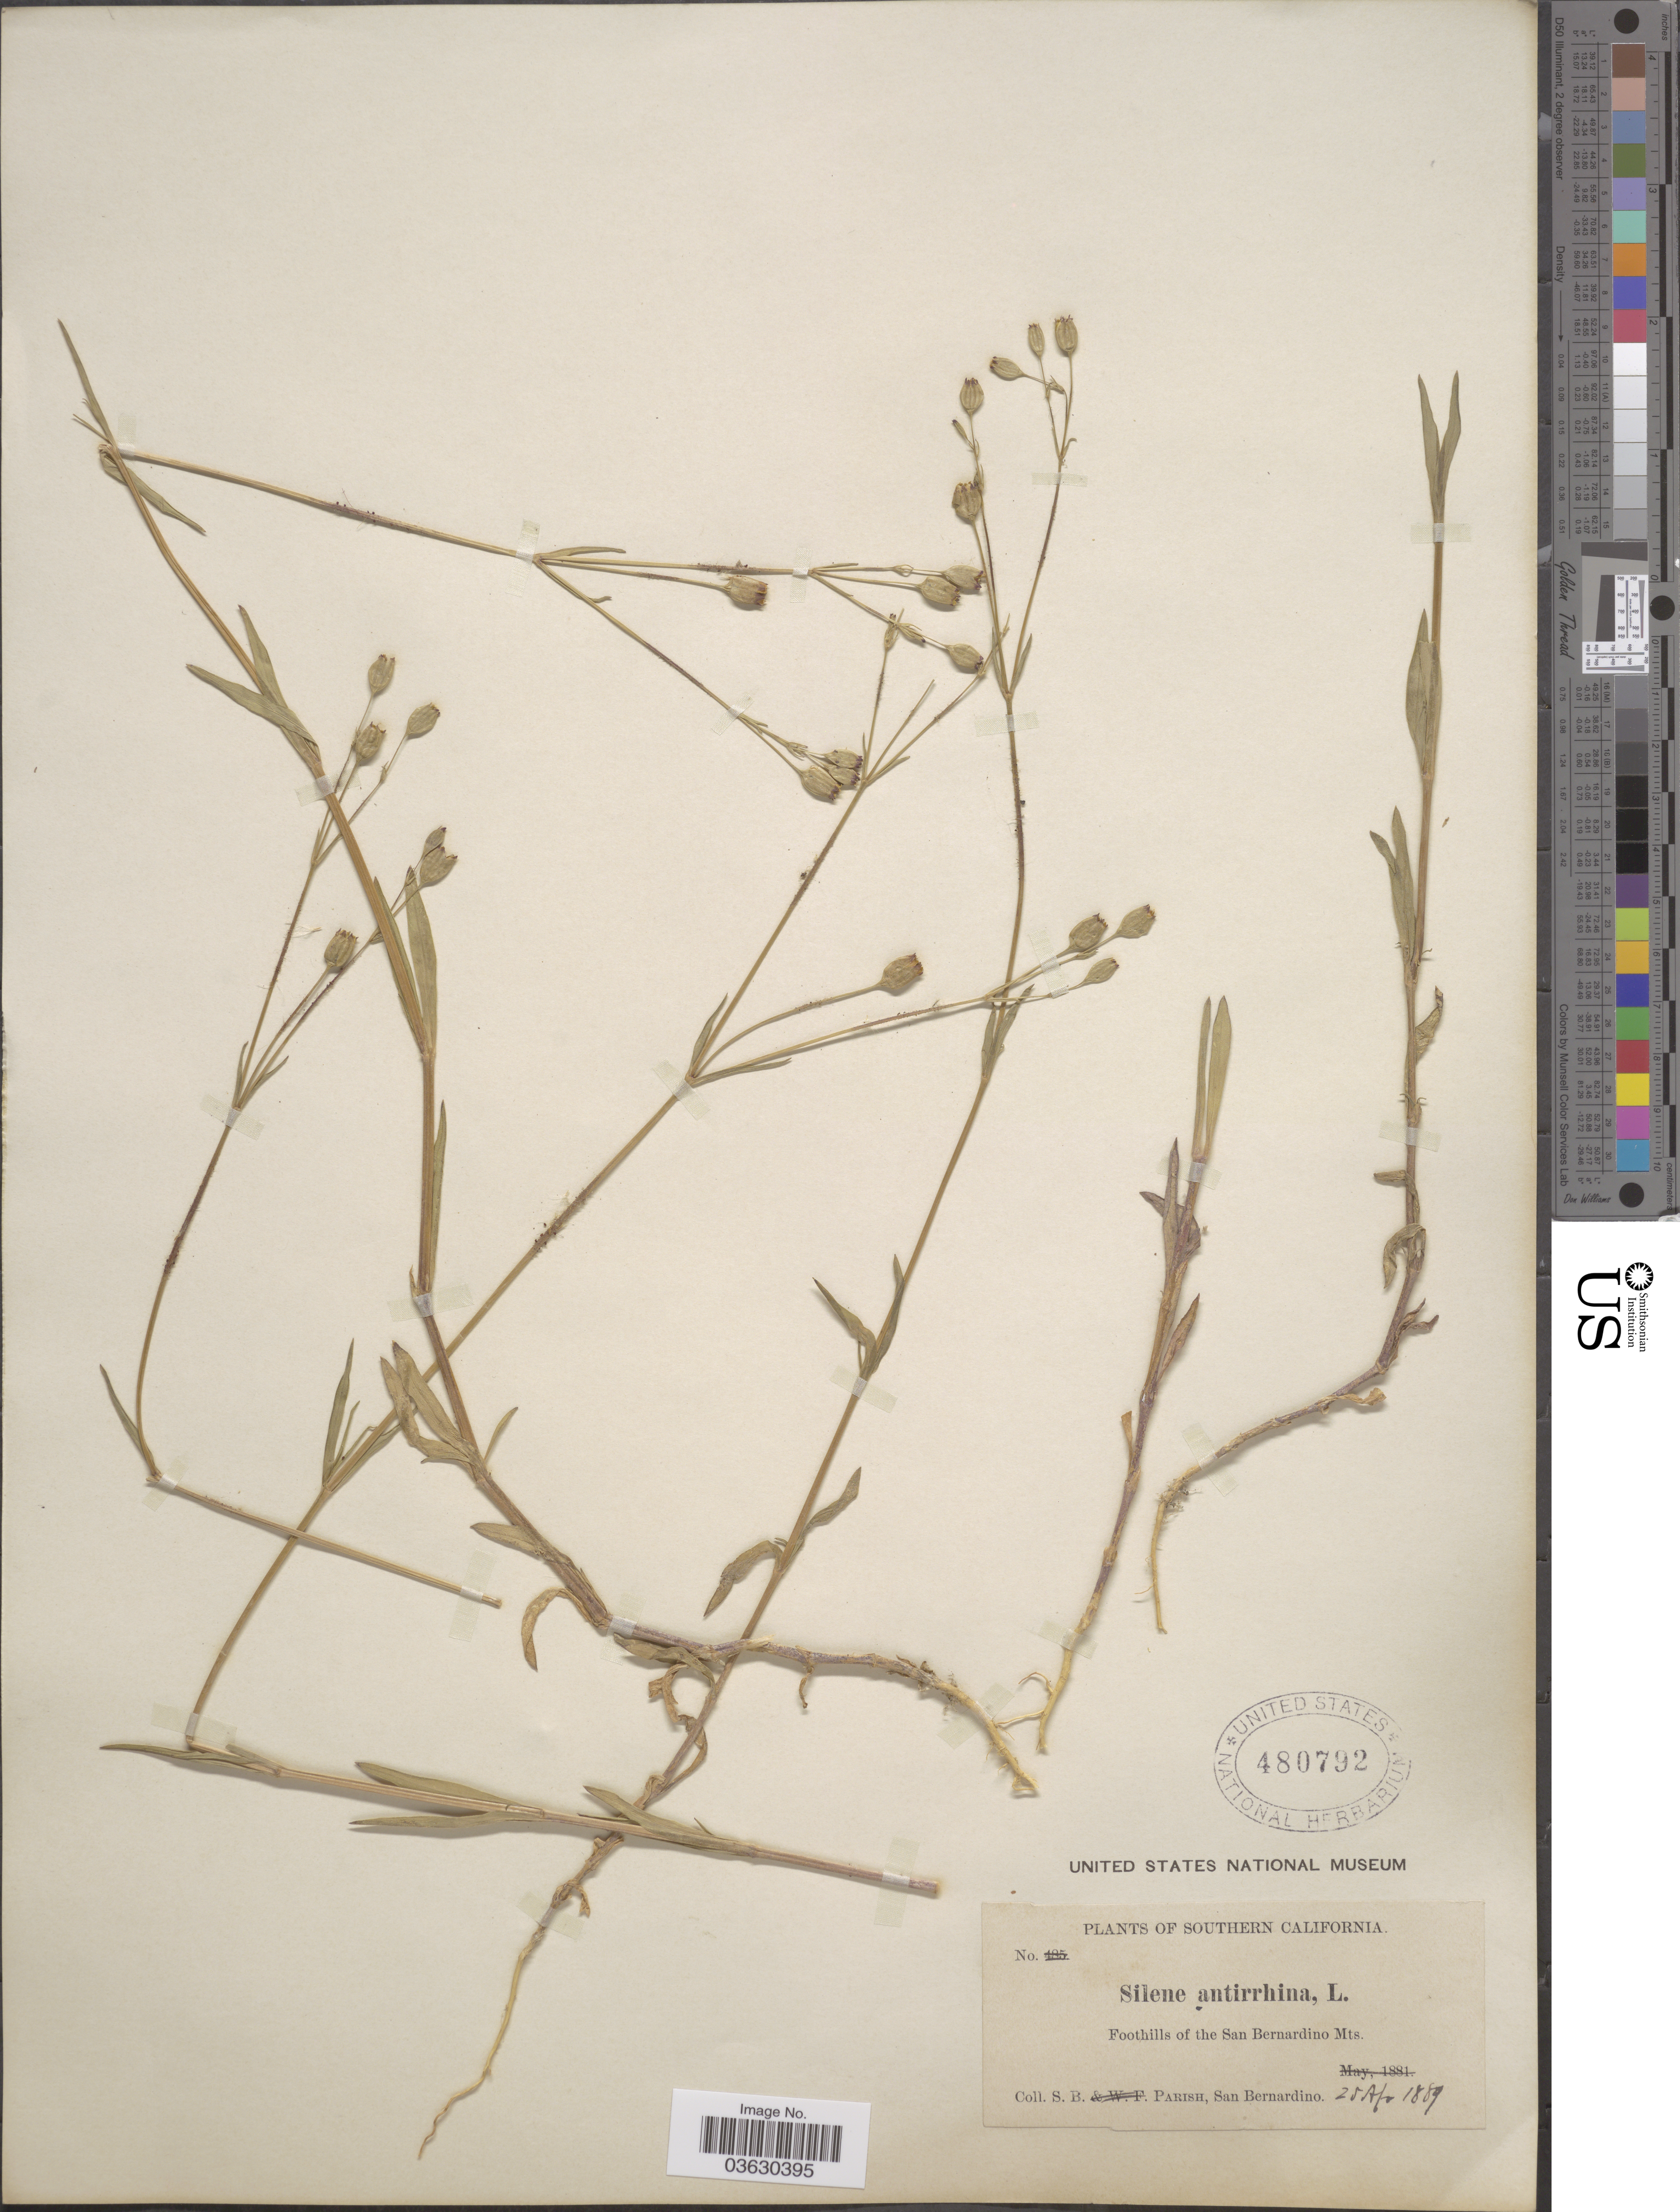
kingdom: Plantae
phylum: Tracheophyta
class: Magnoliopsida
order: Caryophyllales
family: Caryophyllaceae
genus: Silene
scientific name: Silene antirrhina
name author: L.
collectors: S. B. Parish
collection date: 1889-04-25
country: United States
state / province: California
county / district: San Bernardino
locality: Southern California. Foothills of the San Bernardino Mts.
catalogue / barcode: US 480792